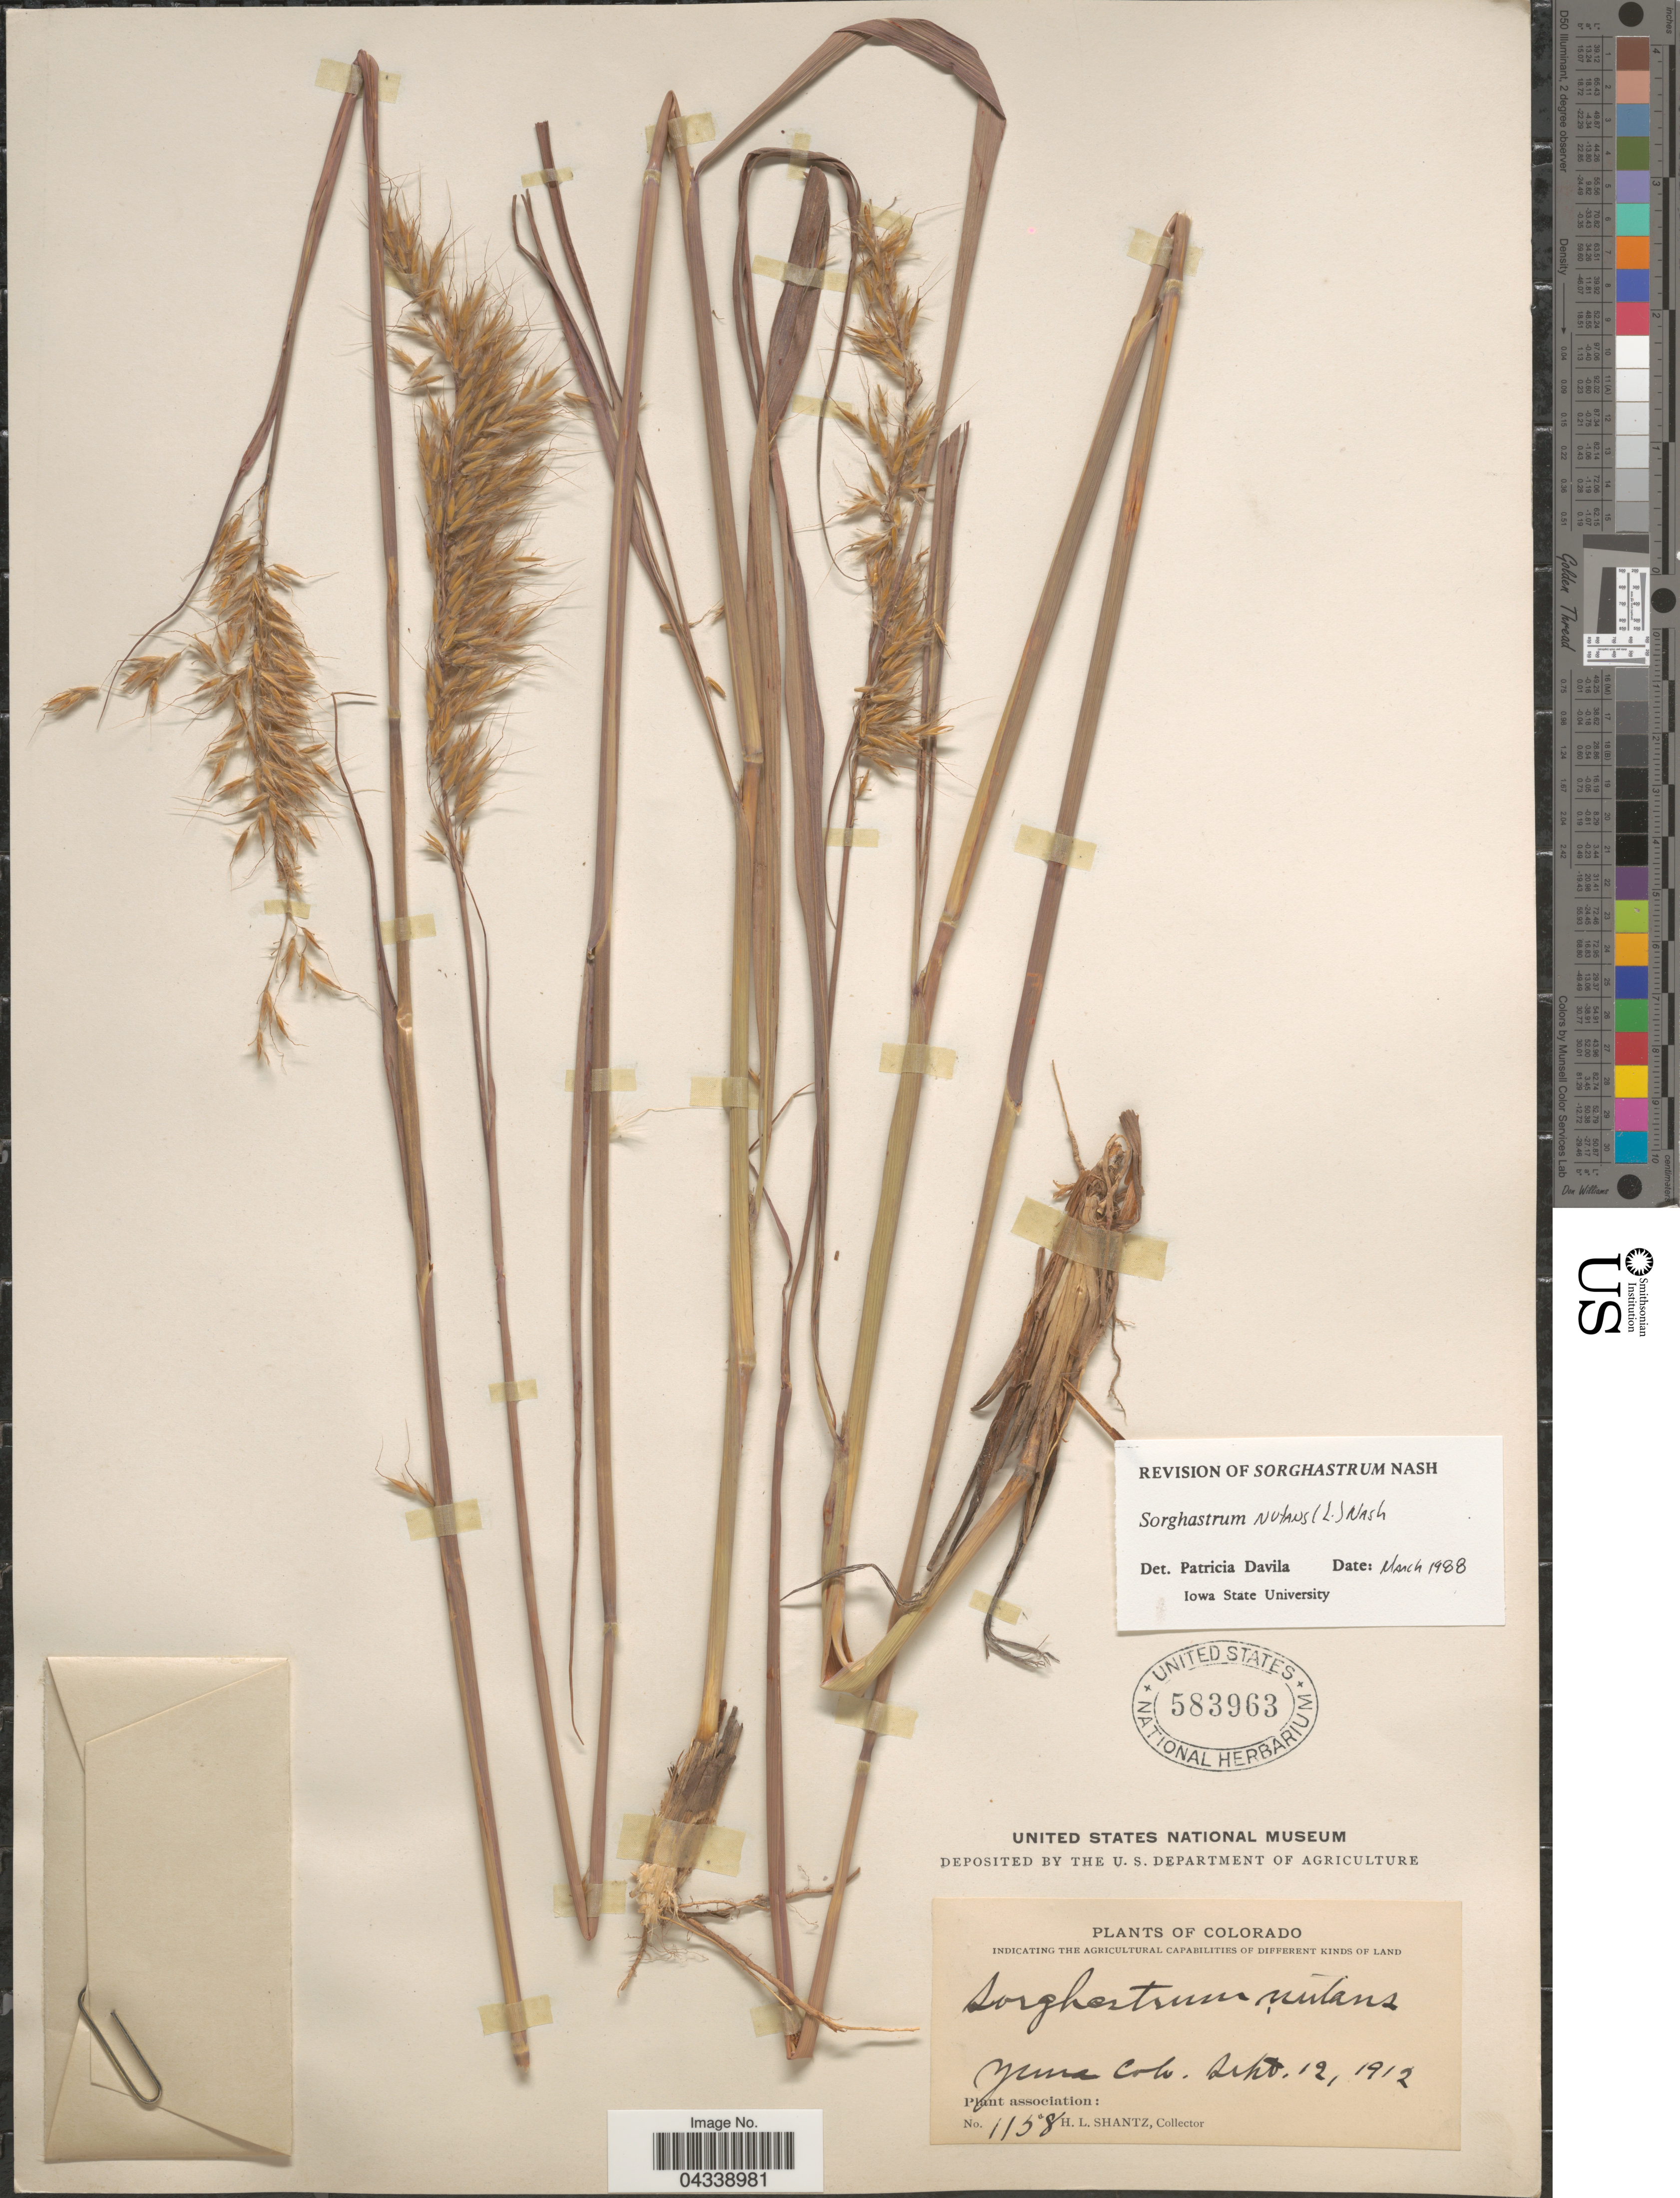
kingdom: Plantae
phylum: Tracheophyta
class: Liliopsida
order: Poales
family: Poaceae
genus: Sorghastrum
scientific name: Sorghastrum nutans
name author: (L.) Nash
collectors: H. Shantz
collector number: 1158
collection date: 1912-09-12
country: United States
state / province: Colorado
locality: Yuma.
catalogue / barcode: US 583963